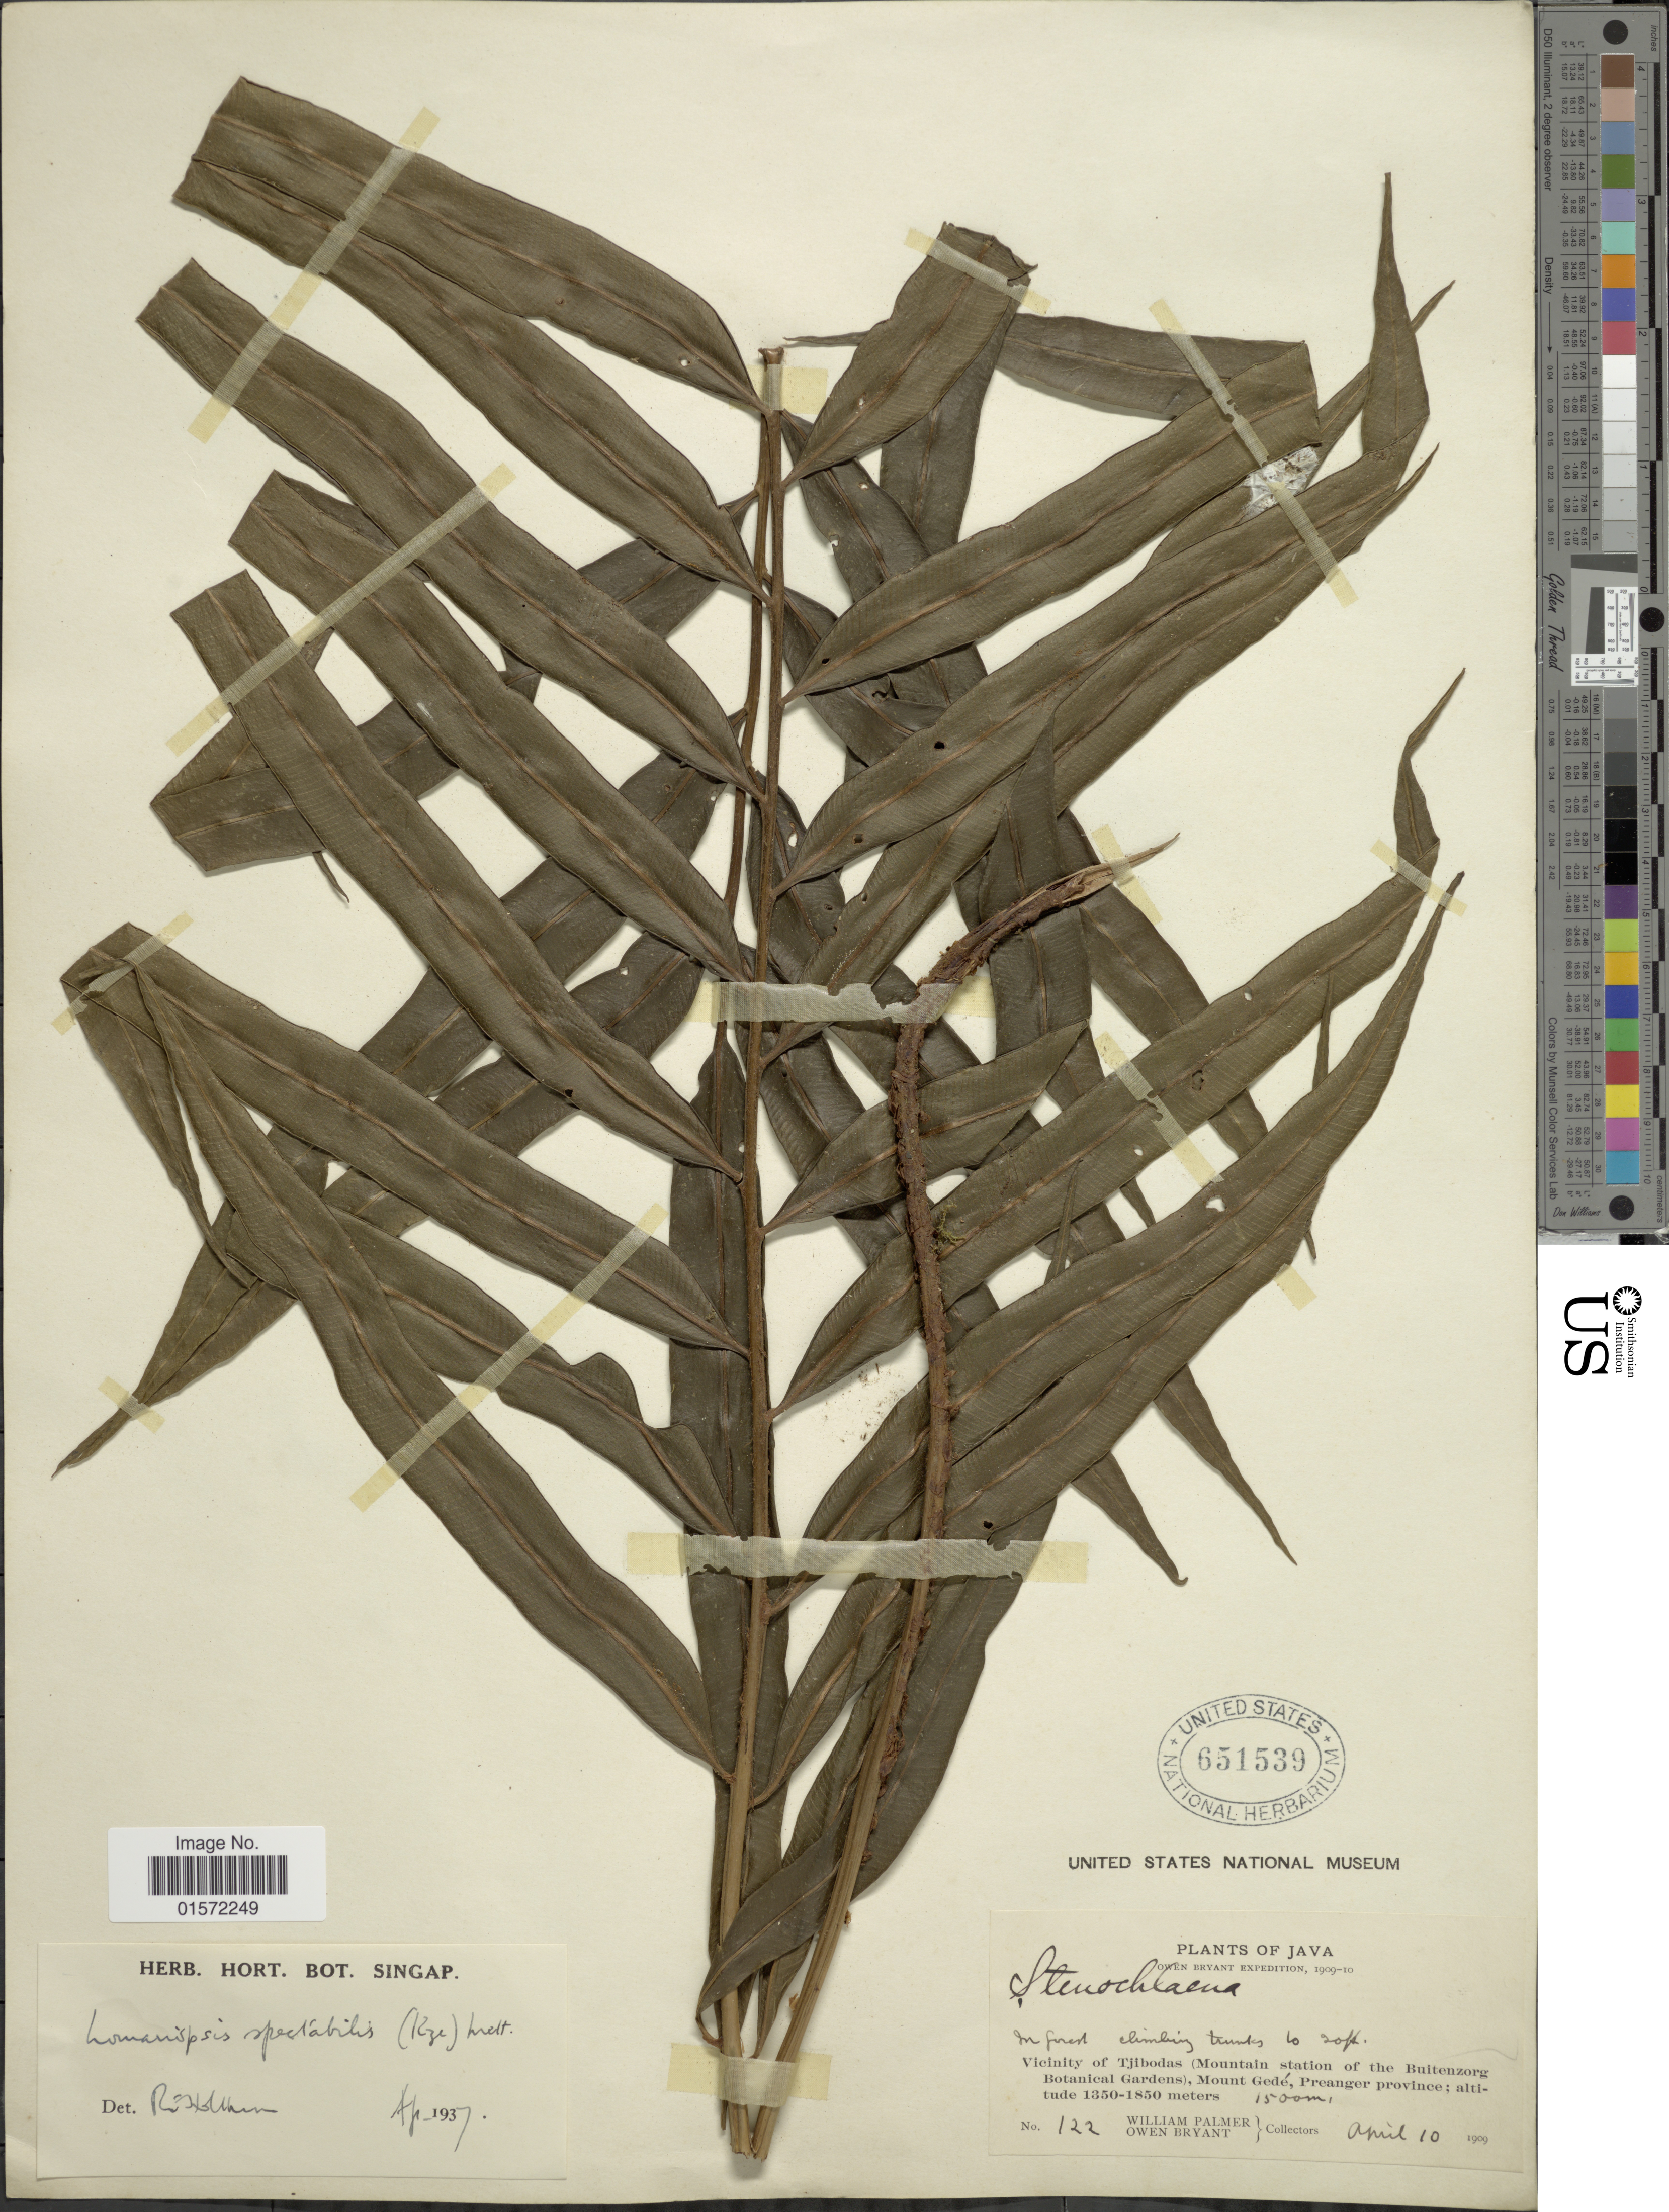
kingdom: Plantae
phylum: Tracheophyta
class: Polypodiopsida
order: Polypodiales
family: Lomariopsidaceae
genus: Lomariopsis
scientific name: Lomariopsis spectabilis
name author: (Kunze) Mett.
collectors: W. Palmer & O. Bryant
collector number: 122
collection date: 1909-04-10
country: Indonesia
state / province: Java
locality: Vicinity of Tjibodas (Mountain station of the Buitenzorg Botanical Gardens), Mount Gedé, Preanger province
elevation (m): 1500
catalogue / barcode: US 651539